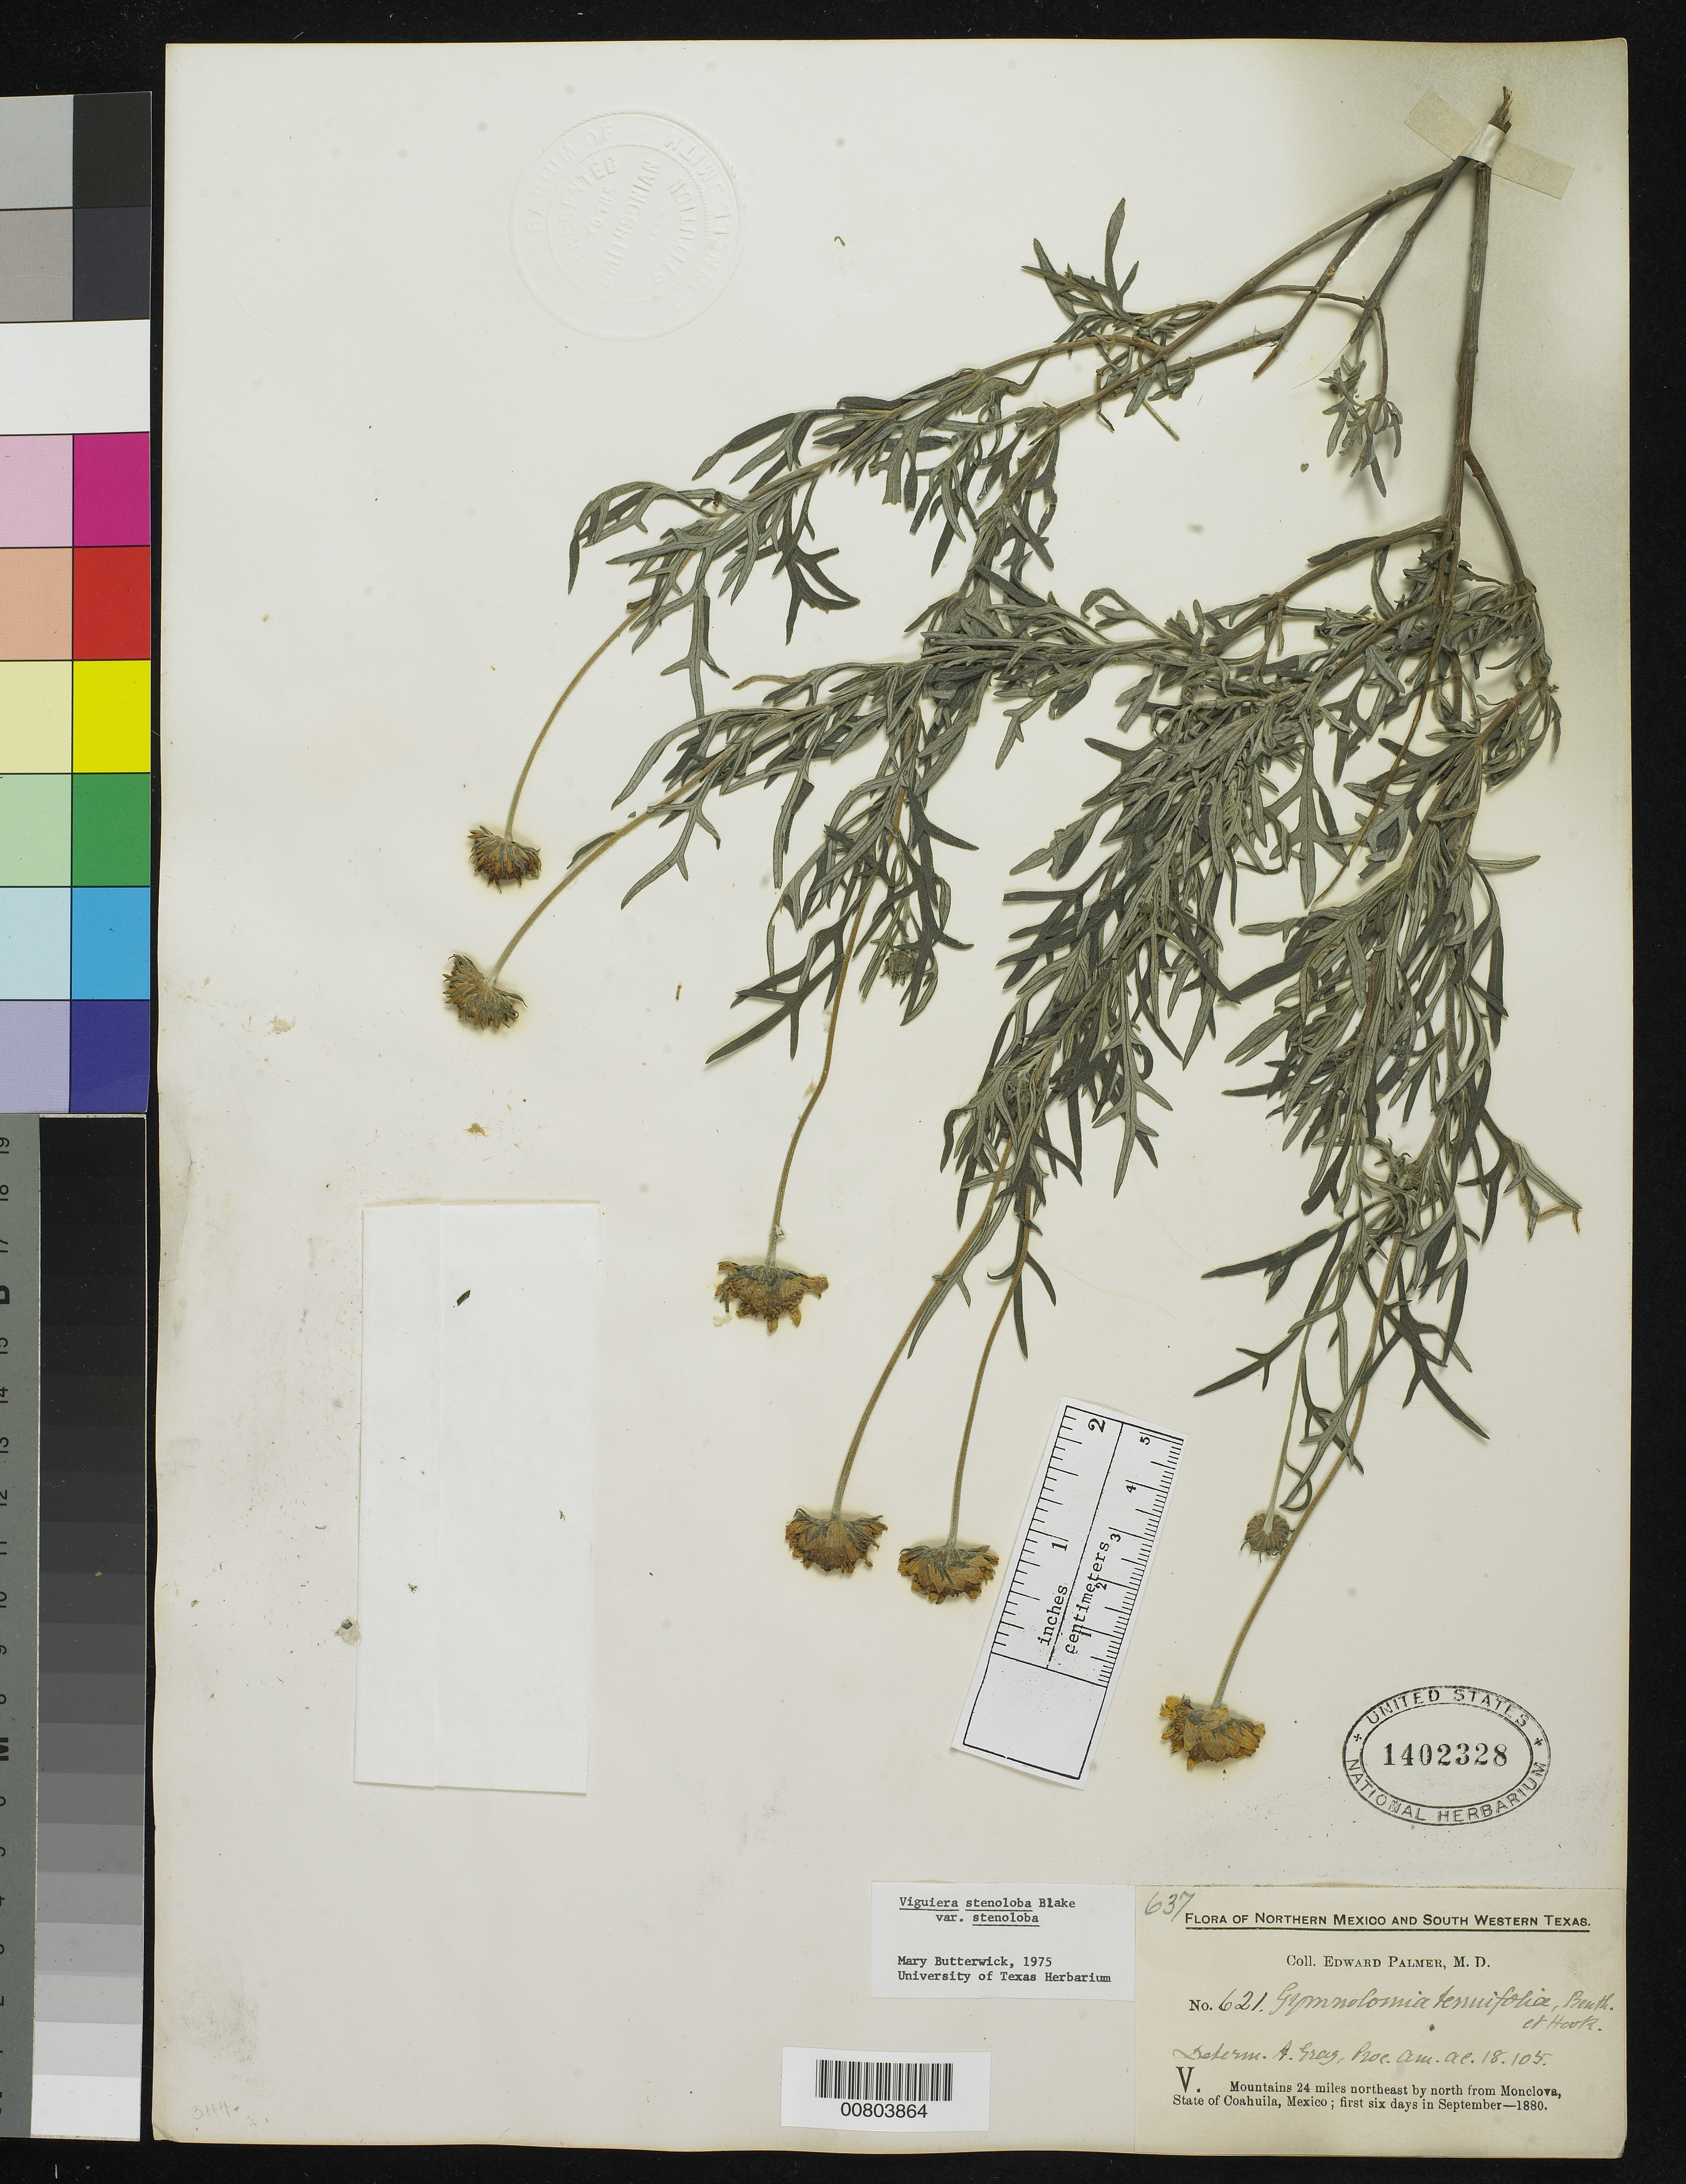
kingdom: Plantae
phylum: Tracheophyta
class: Magnoliopsida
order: Asterales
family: Asteraceae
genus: Viguiera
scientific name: Viguiera stenoloba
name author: S.F. Blake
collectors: E. Palmer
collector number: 621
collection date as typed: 01 Sep 1880 to 06 Sep 1880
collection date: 1880-09-01/1880-09-06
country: Mexico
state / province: Coahuila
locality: V. Mountains 24 miles northeast by north from Monclova, Coahuila.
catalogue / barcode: US 1402328